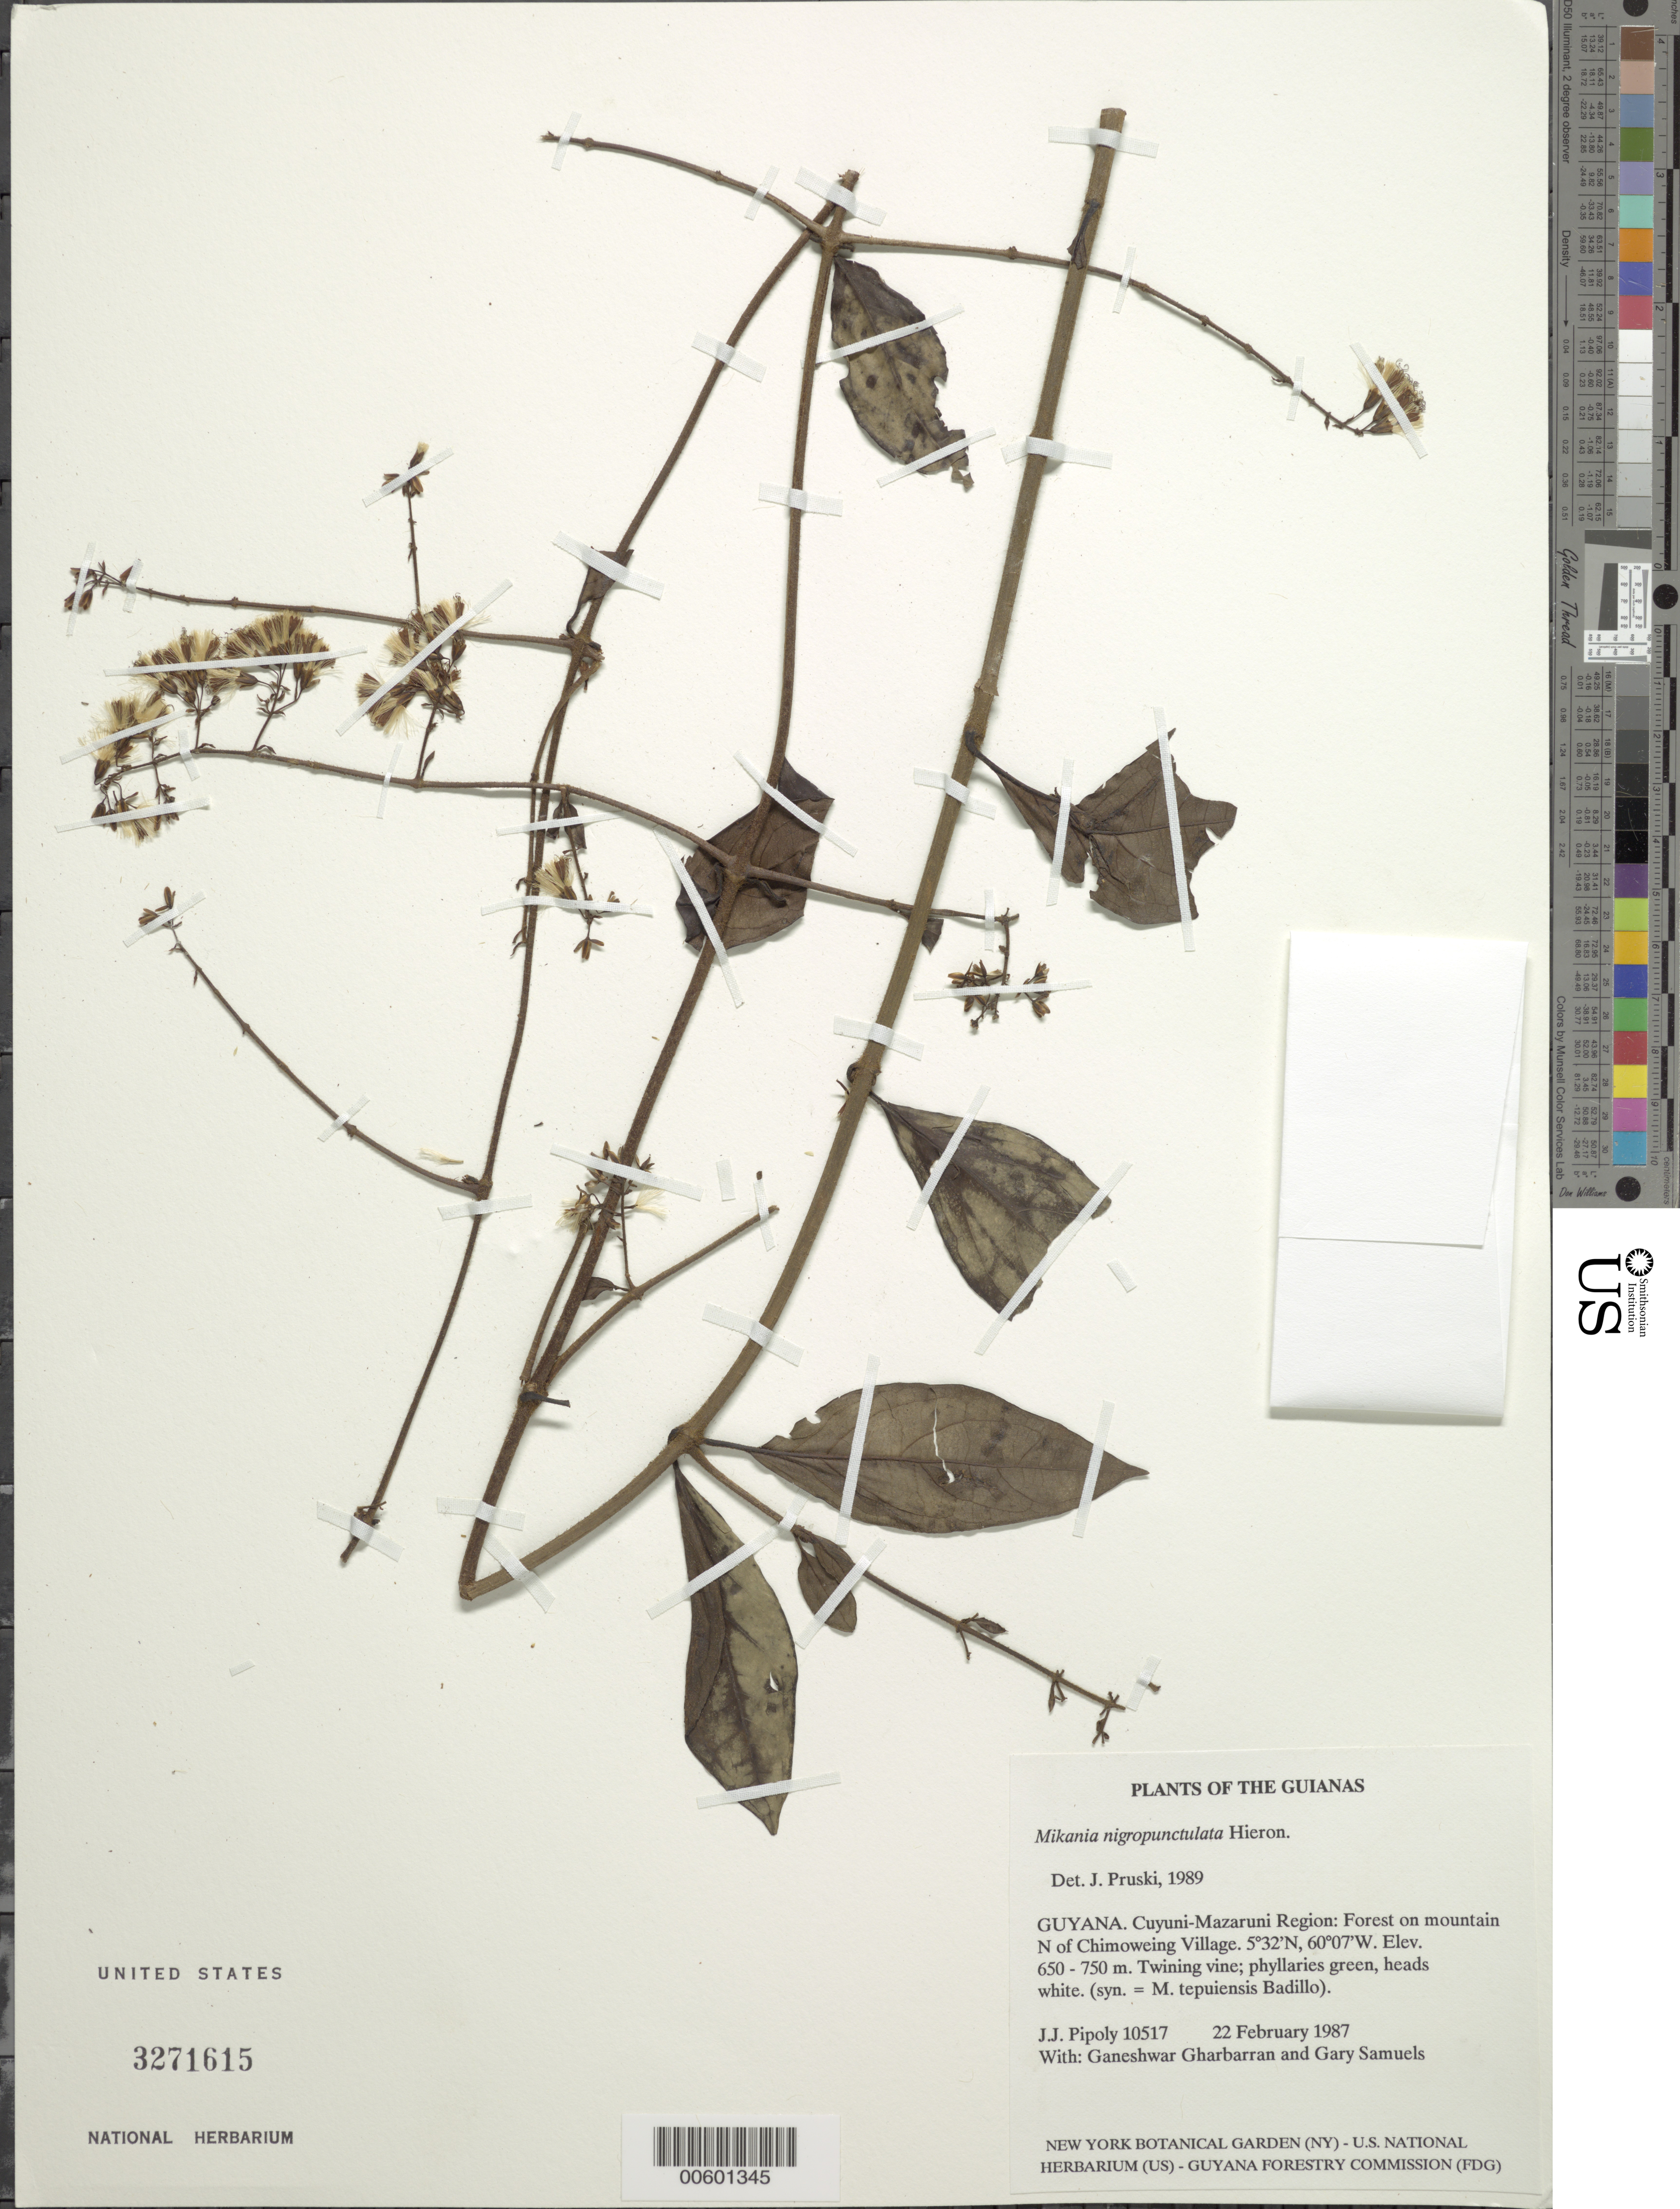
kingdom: Plantae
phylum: Tracheophyta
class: Magnoliopsida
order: Asterales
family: Asteraceae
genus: Mikania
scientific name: Mikania nigropunctulata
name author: Hieron.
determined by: Pruski, J. F.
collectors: J. J. Pipoly, G. Gharbarran & G. Samuels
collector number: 10517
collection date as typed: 22 February 1987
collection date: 1987-02-22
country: Guyana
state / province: Cuyuni-Mazaruni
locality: Mountain N of Chinoweing Village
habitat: Forest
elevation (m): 650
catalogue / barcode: US 3271615